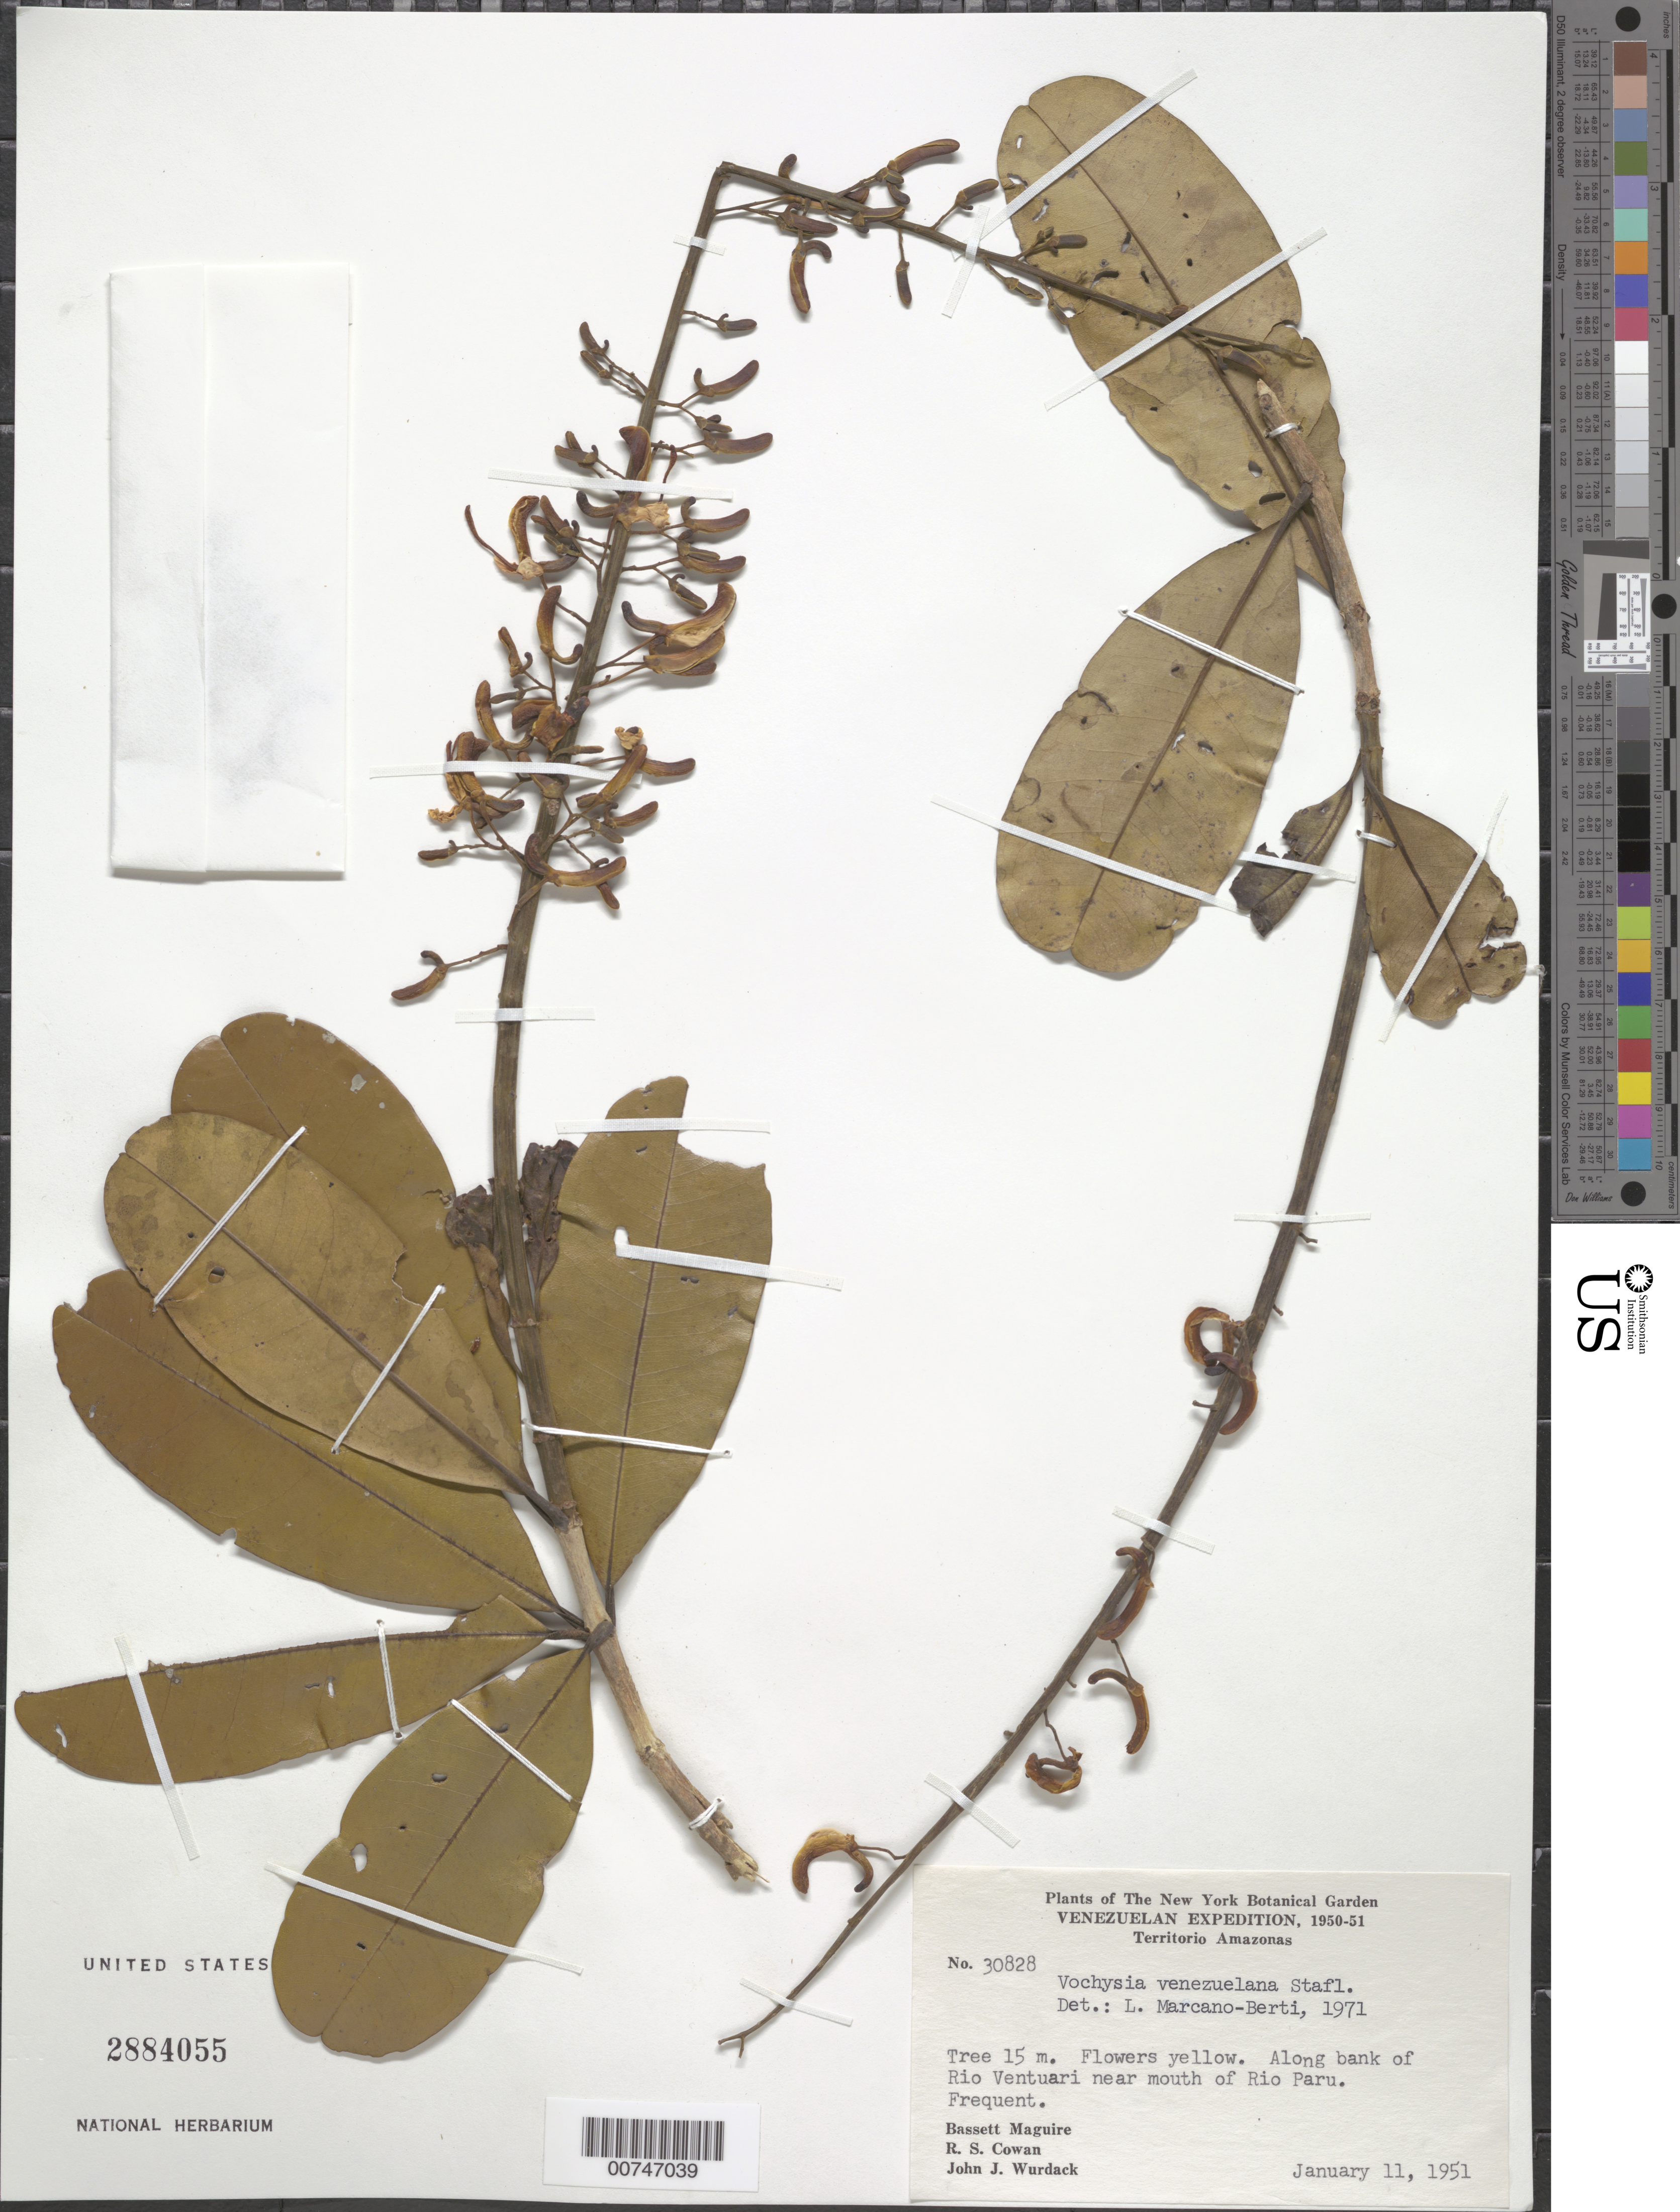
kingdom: Plantae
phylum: Tracheophyta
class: Magnoliopsida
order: Myrtales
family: Vochysiaceae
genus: Vochysia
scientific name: Vochysia venezuelana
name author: Stafleu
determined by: Marcano-Berti, L.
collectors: B. Maguire, R. S. Cowan & J. J. Wurdack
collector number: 30828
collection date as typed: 11-Jan-51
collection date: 1951-01-11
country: Venezuela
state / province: Amazonas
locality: Río Ventuari, near mouth of Río Paru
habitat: Riverbank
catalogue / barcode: US 2884055